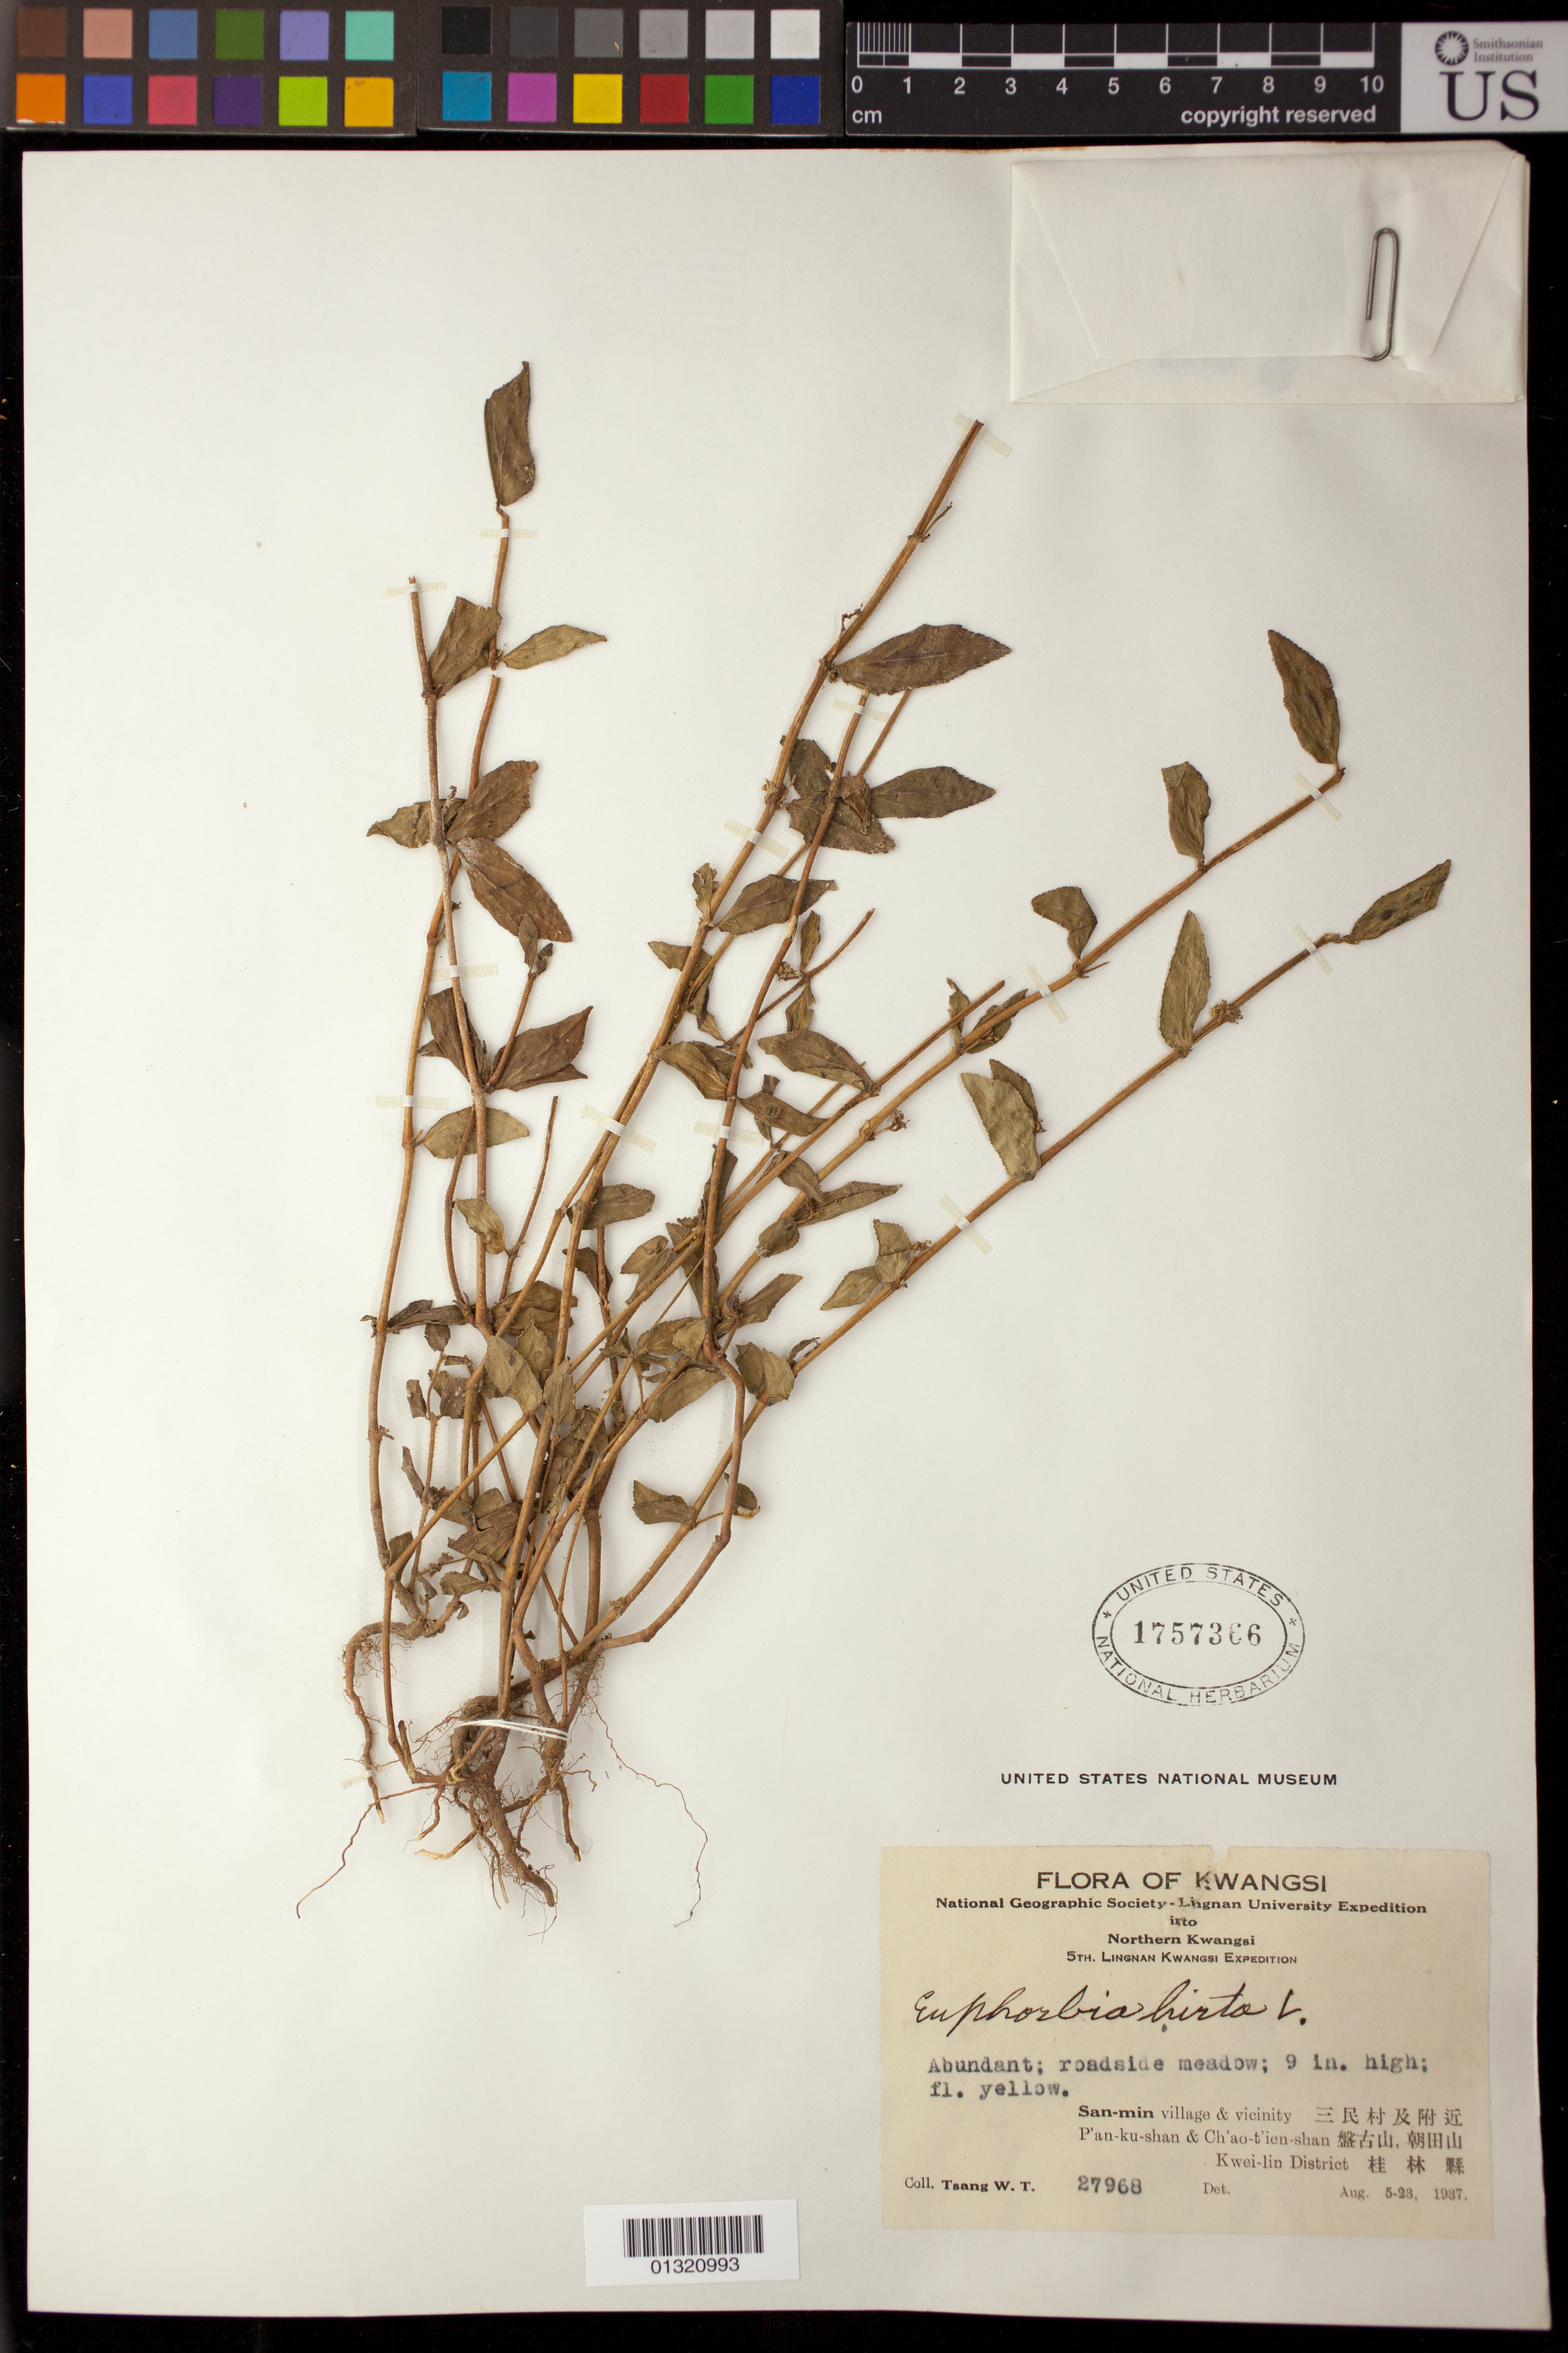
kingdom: Plantae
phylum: Tracheophyta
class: Magnoliopsida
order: Malpighiales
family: Euphorbiaceae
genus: Euphorbia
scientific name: Euphorbia hirta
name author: L.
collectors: W. T. Tsang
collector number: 27968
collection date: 1937-08-05/1937-08-23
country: China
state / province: Guangxi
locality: Sanmin village & vicinity, P'an-ku-shan & Ch'ao-t'ien-shan, Kwei-lin District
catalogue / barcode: US 1757366